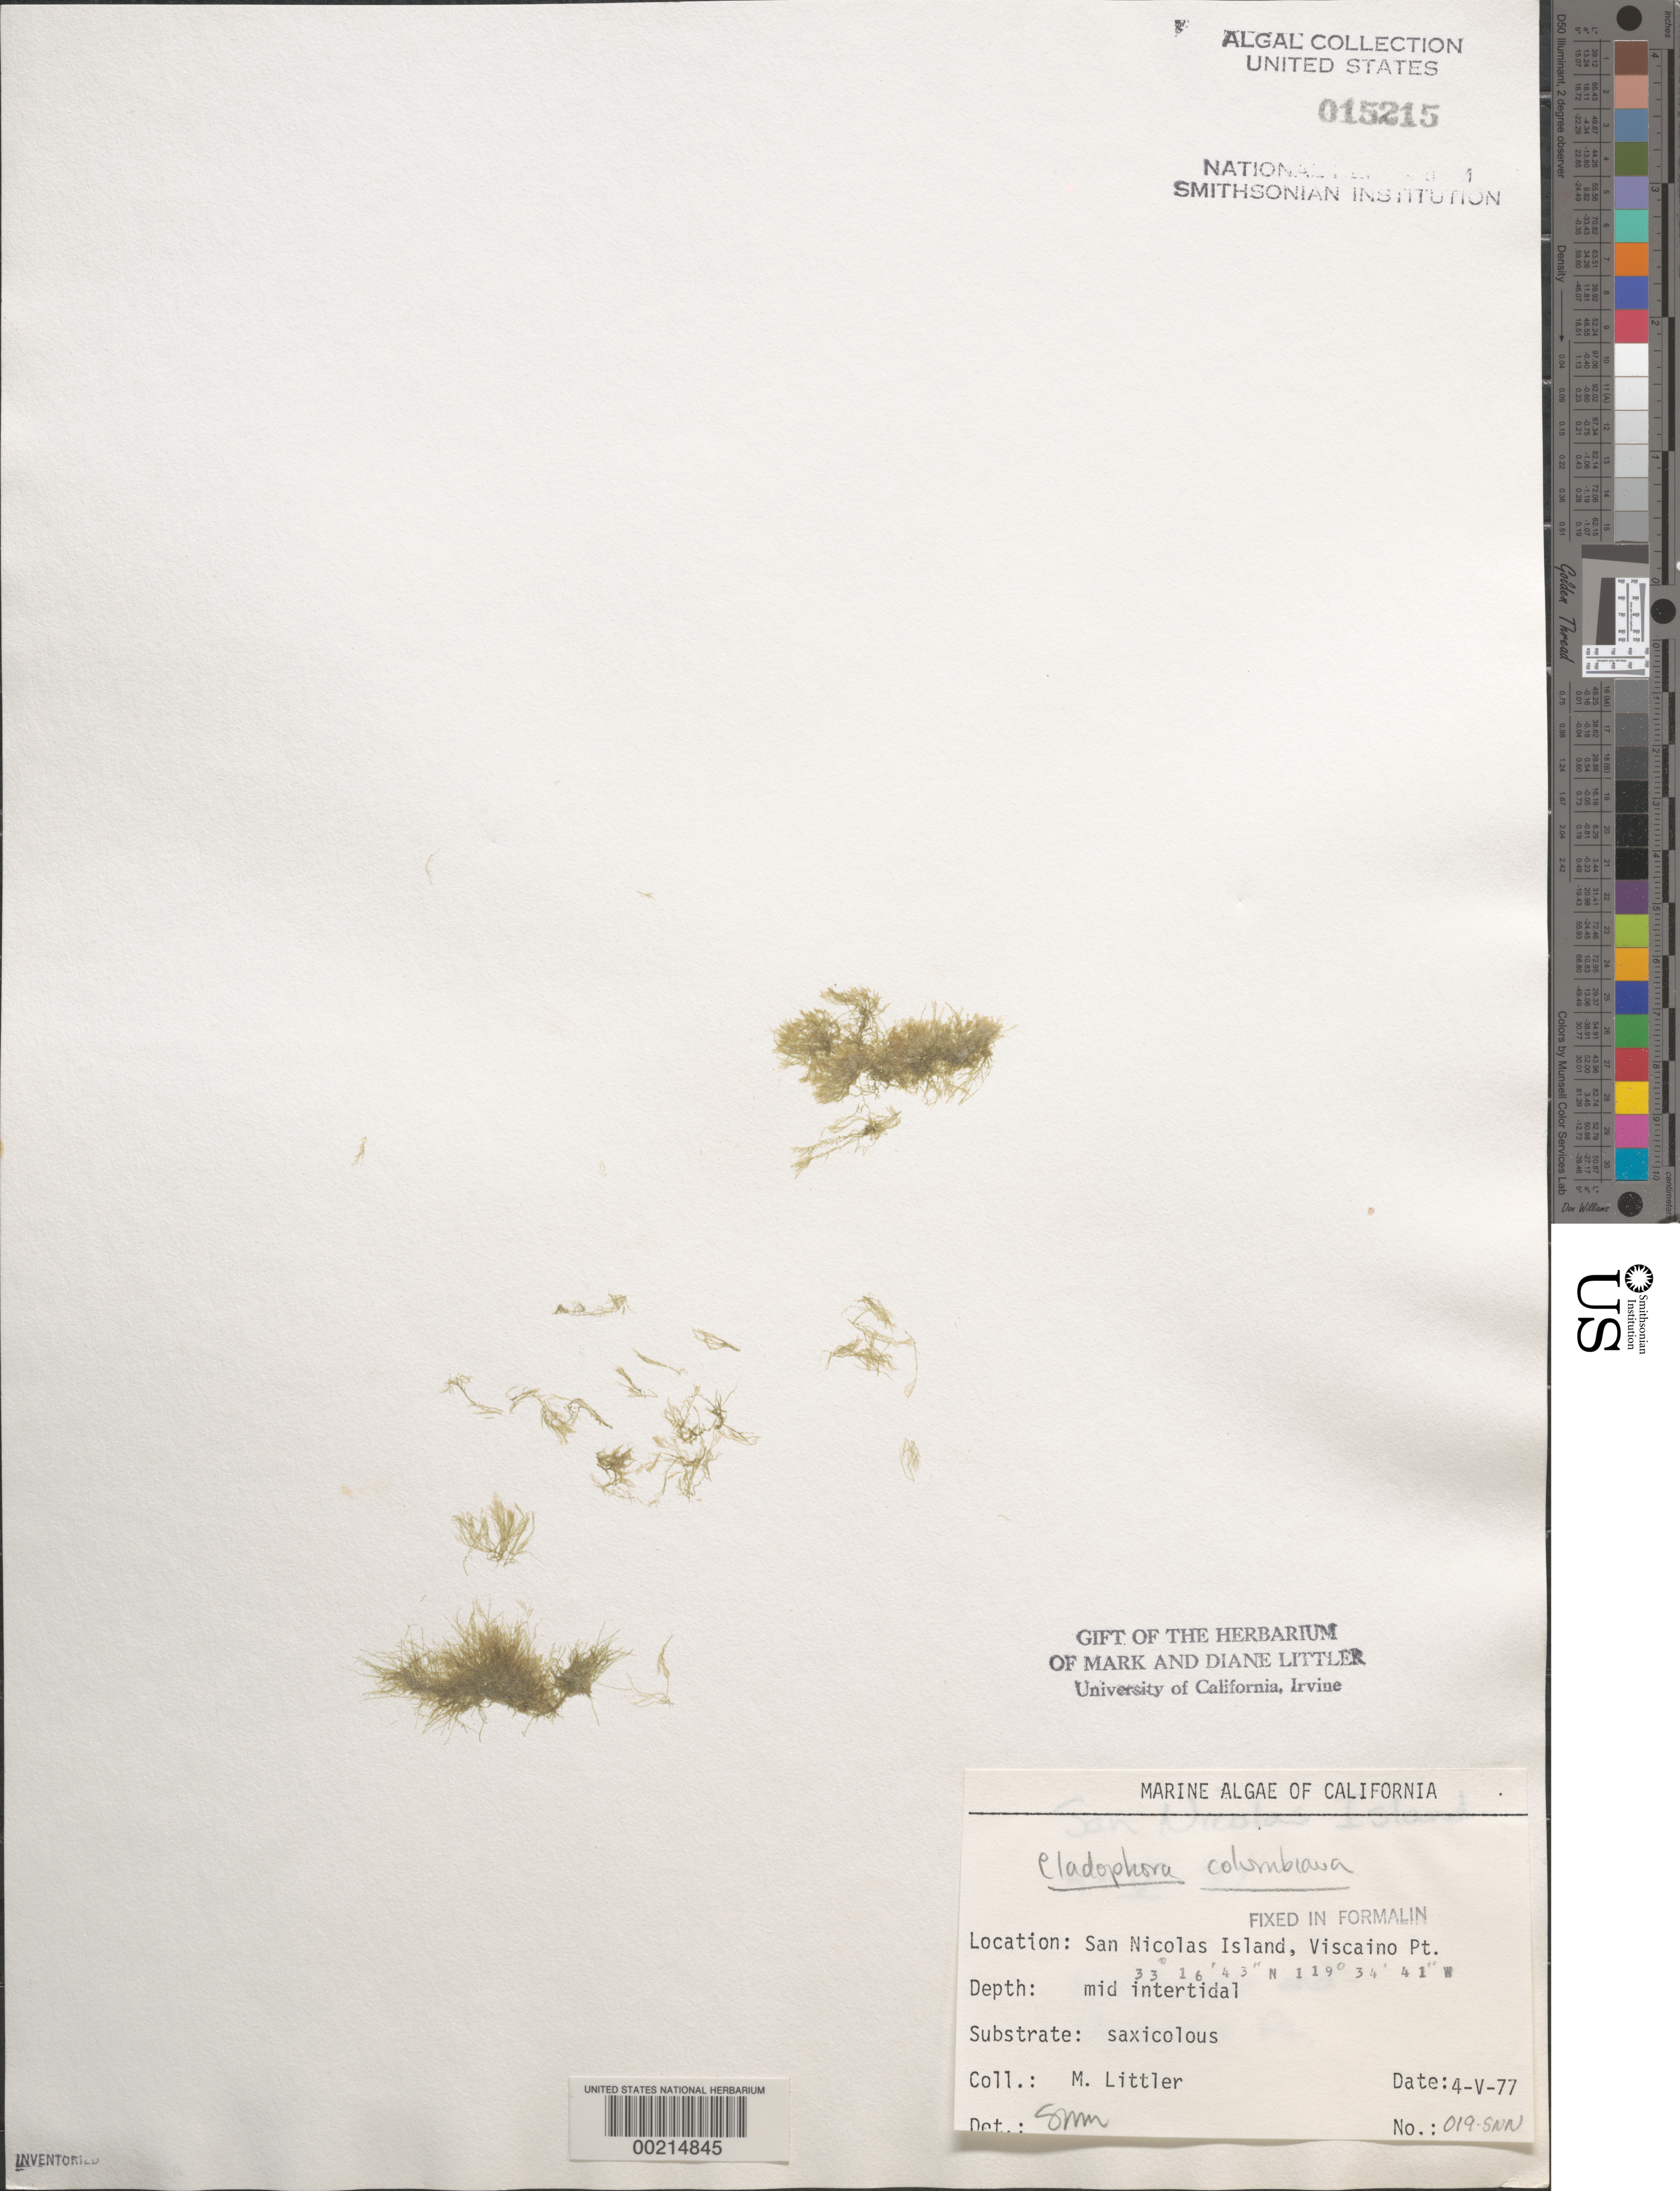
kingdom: Plantae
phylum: Chlorophyta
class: Ulvophyceae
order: Cladophorales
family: Cladophoraceae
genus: Cladophora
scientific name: Cladophora columbiana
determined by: Murray, S. N.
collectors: M. M. Littler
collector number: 019-SNN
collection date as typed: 04 May 1977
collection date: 1977-05-04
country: United States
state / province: California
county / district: Ventura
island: San Nicolas Island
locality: Viscaino Point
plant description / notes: BLM-SOCALBIGHT Rocky Intertidal Survey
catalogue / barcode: US 15215